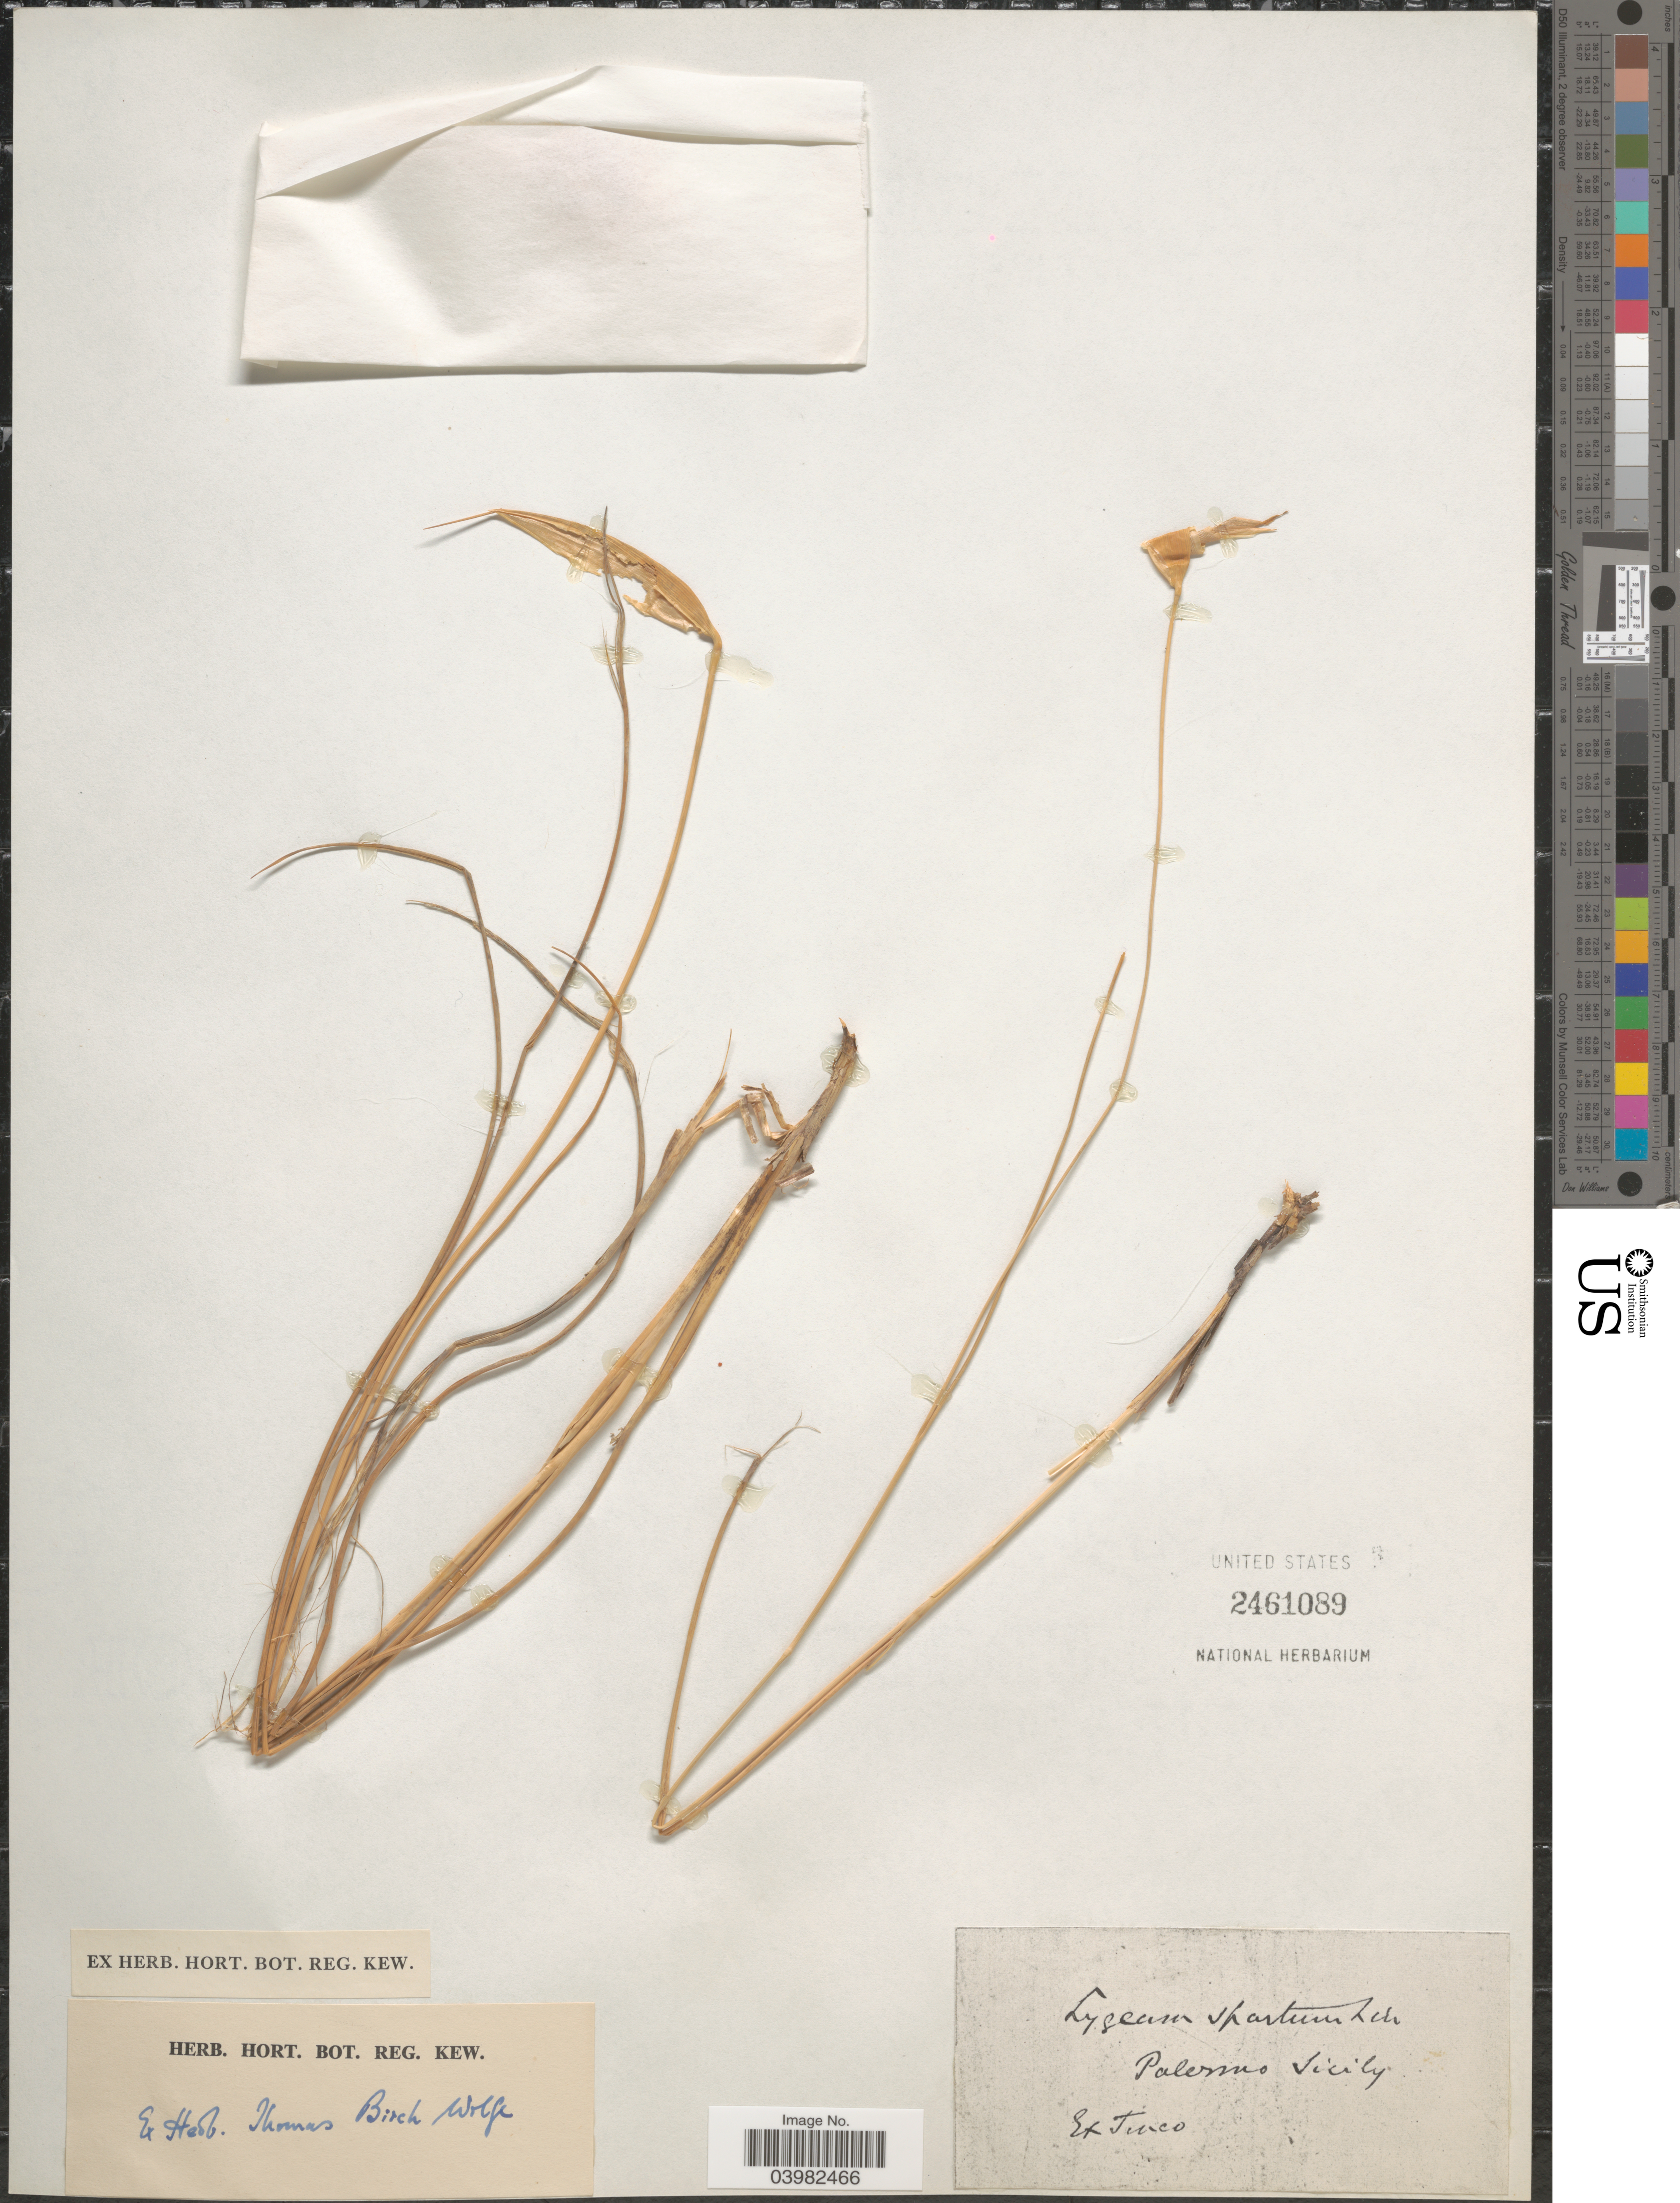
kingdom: Plantae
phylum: Tracheophyta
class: Liliopsida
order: Poales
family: Poaceae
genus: Lygeum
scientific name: Lygeum spartum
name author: L.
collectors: Ex herb. Hort. Bot. Reg. Kew.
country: Italy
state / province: Siciliana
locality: Palermo.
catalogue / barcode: US 2461089